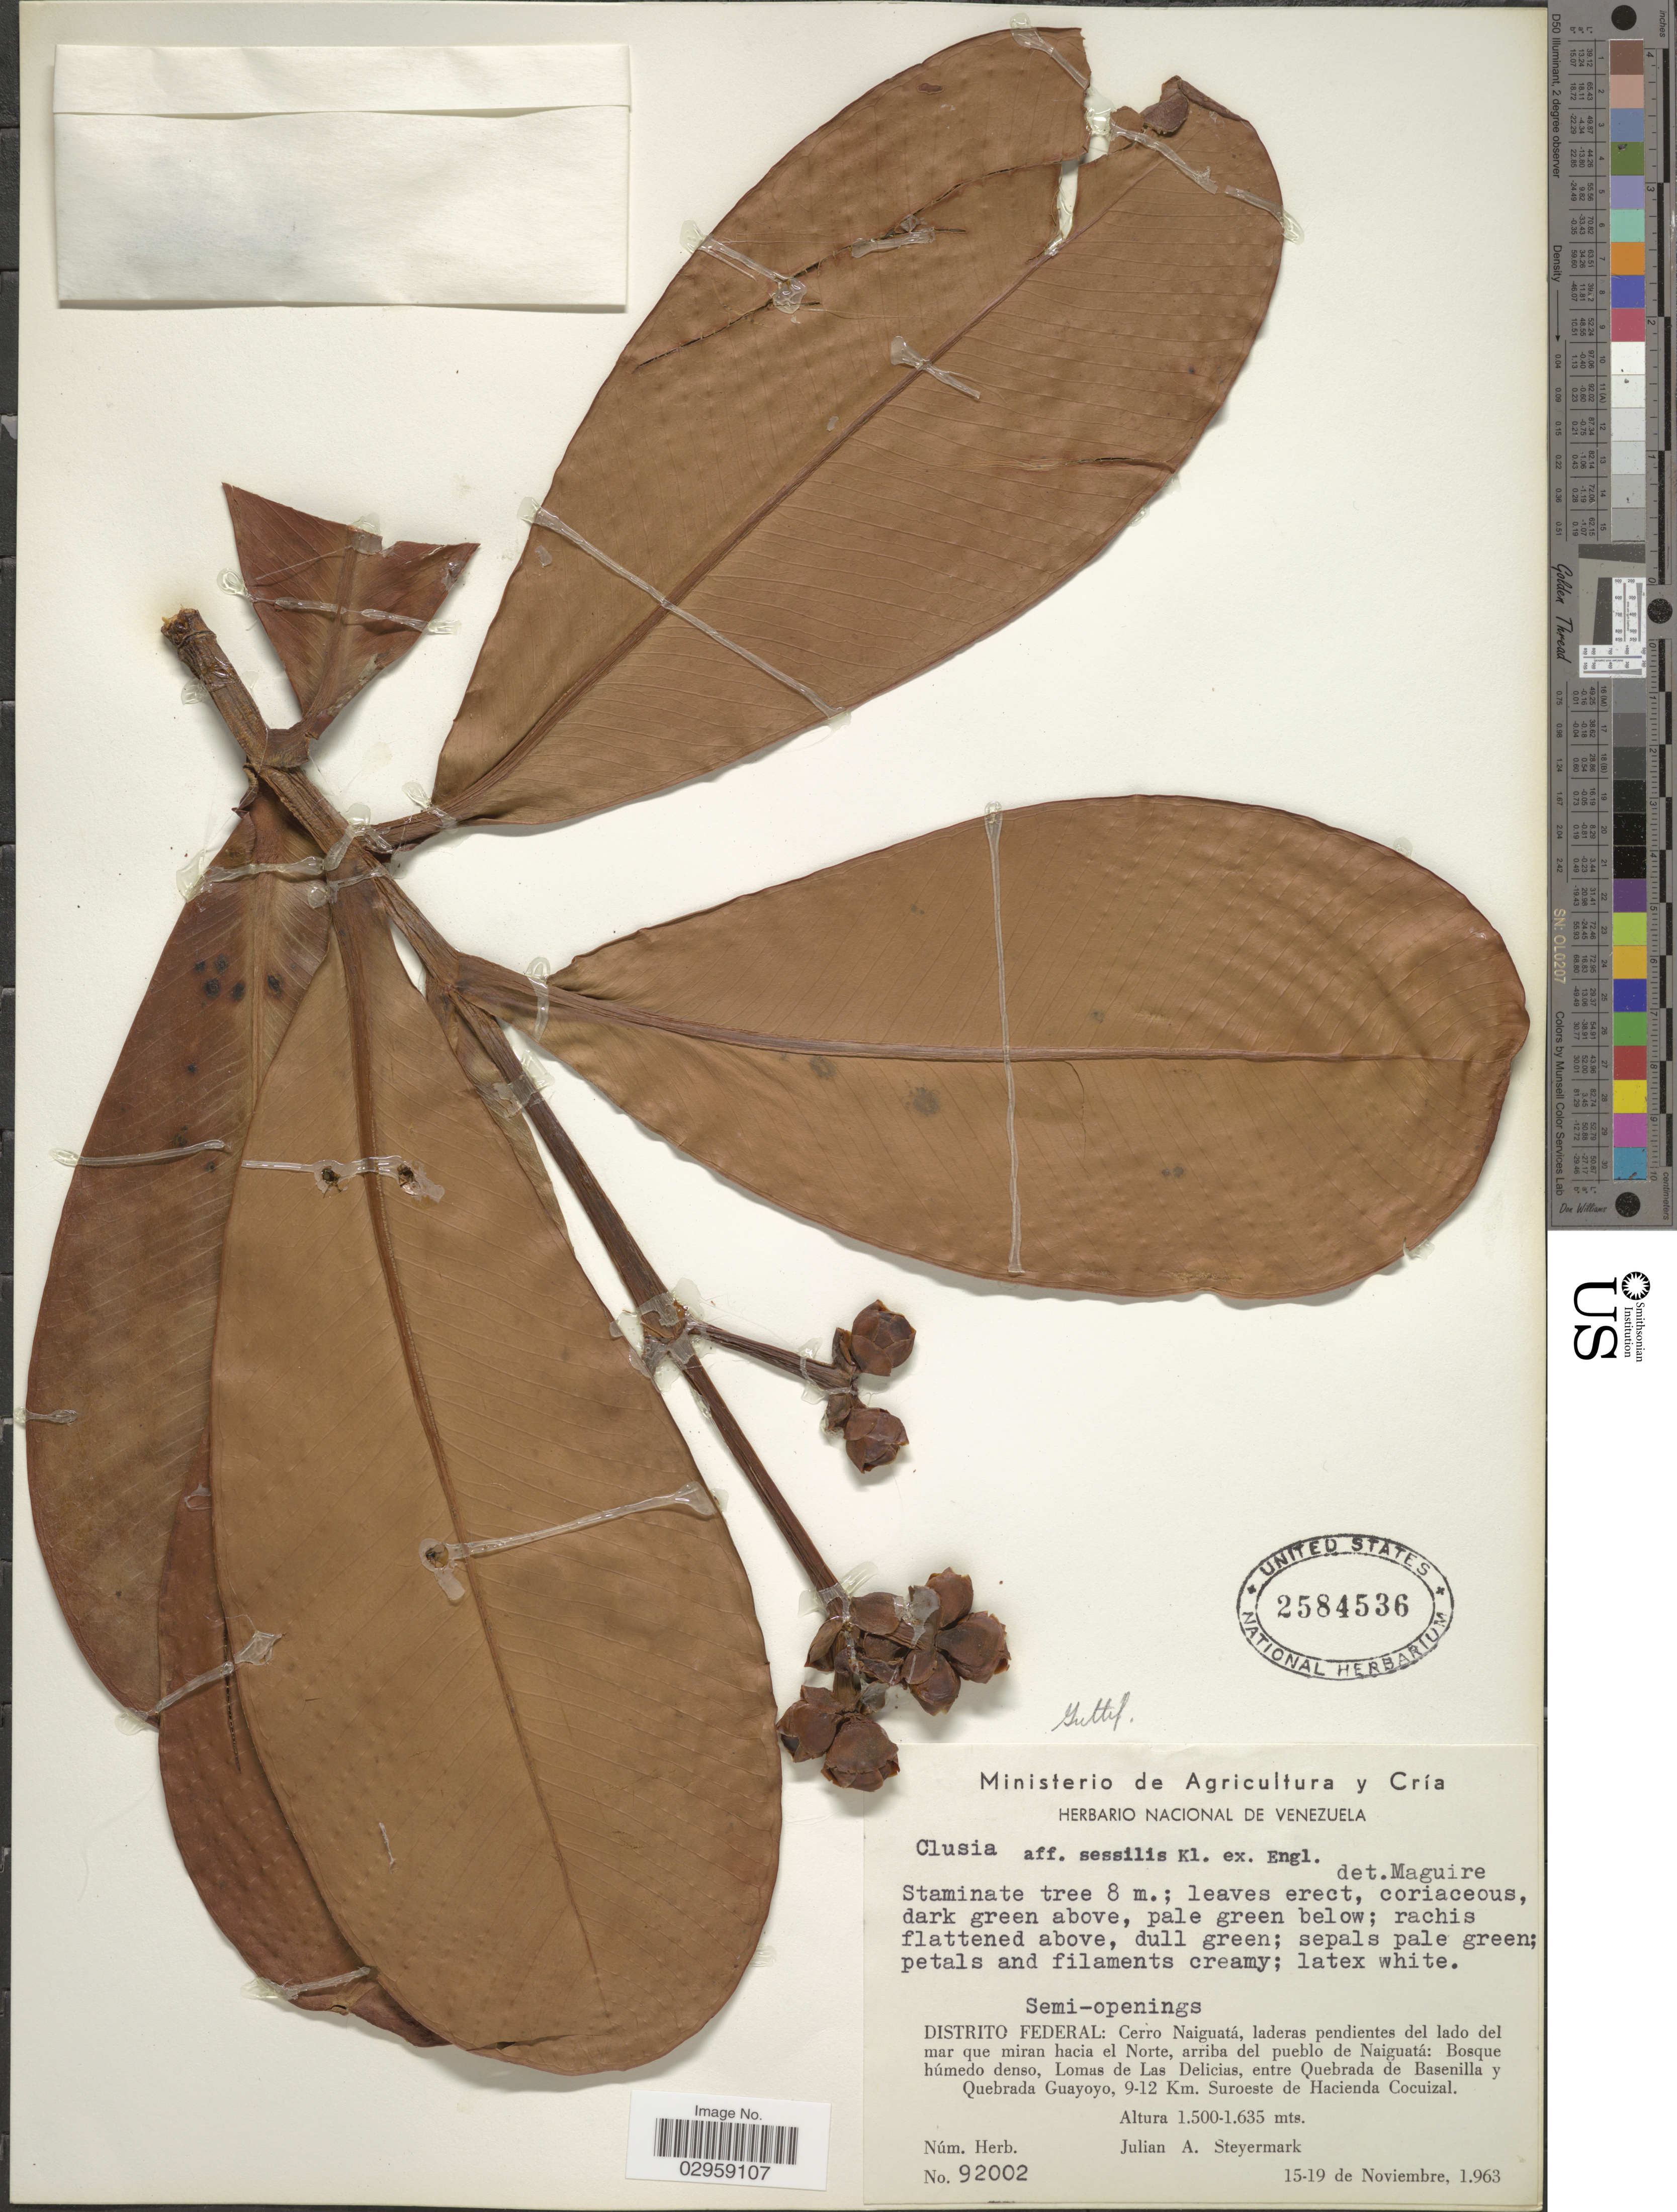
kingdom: Plantae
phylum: Tracheophyta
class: Magnoliopsida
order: Malpighiales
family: Clusiaceae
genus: Clusia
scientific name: Clusia alata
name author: Triana & Planch.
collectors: J. Steyermark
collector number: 92002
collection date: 1963-11-15/1963-11-19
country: Venezuela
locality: Distrito Federal: Cerro Naiguatá, laderas pendientes del lado del mar que miran hacia el Norte, arriba del pueblo de Naiguatá: Bosque húmedo denso, Lomas de Las Delicias, entre Quebrada de Basenilla y Quebrada Guayoyo, 9-12 Km. Suroeste de Hacienda Cocuizal.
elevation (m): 1500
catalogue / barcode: US 2584536